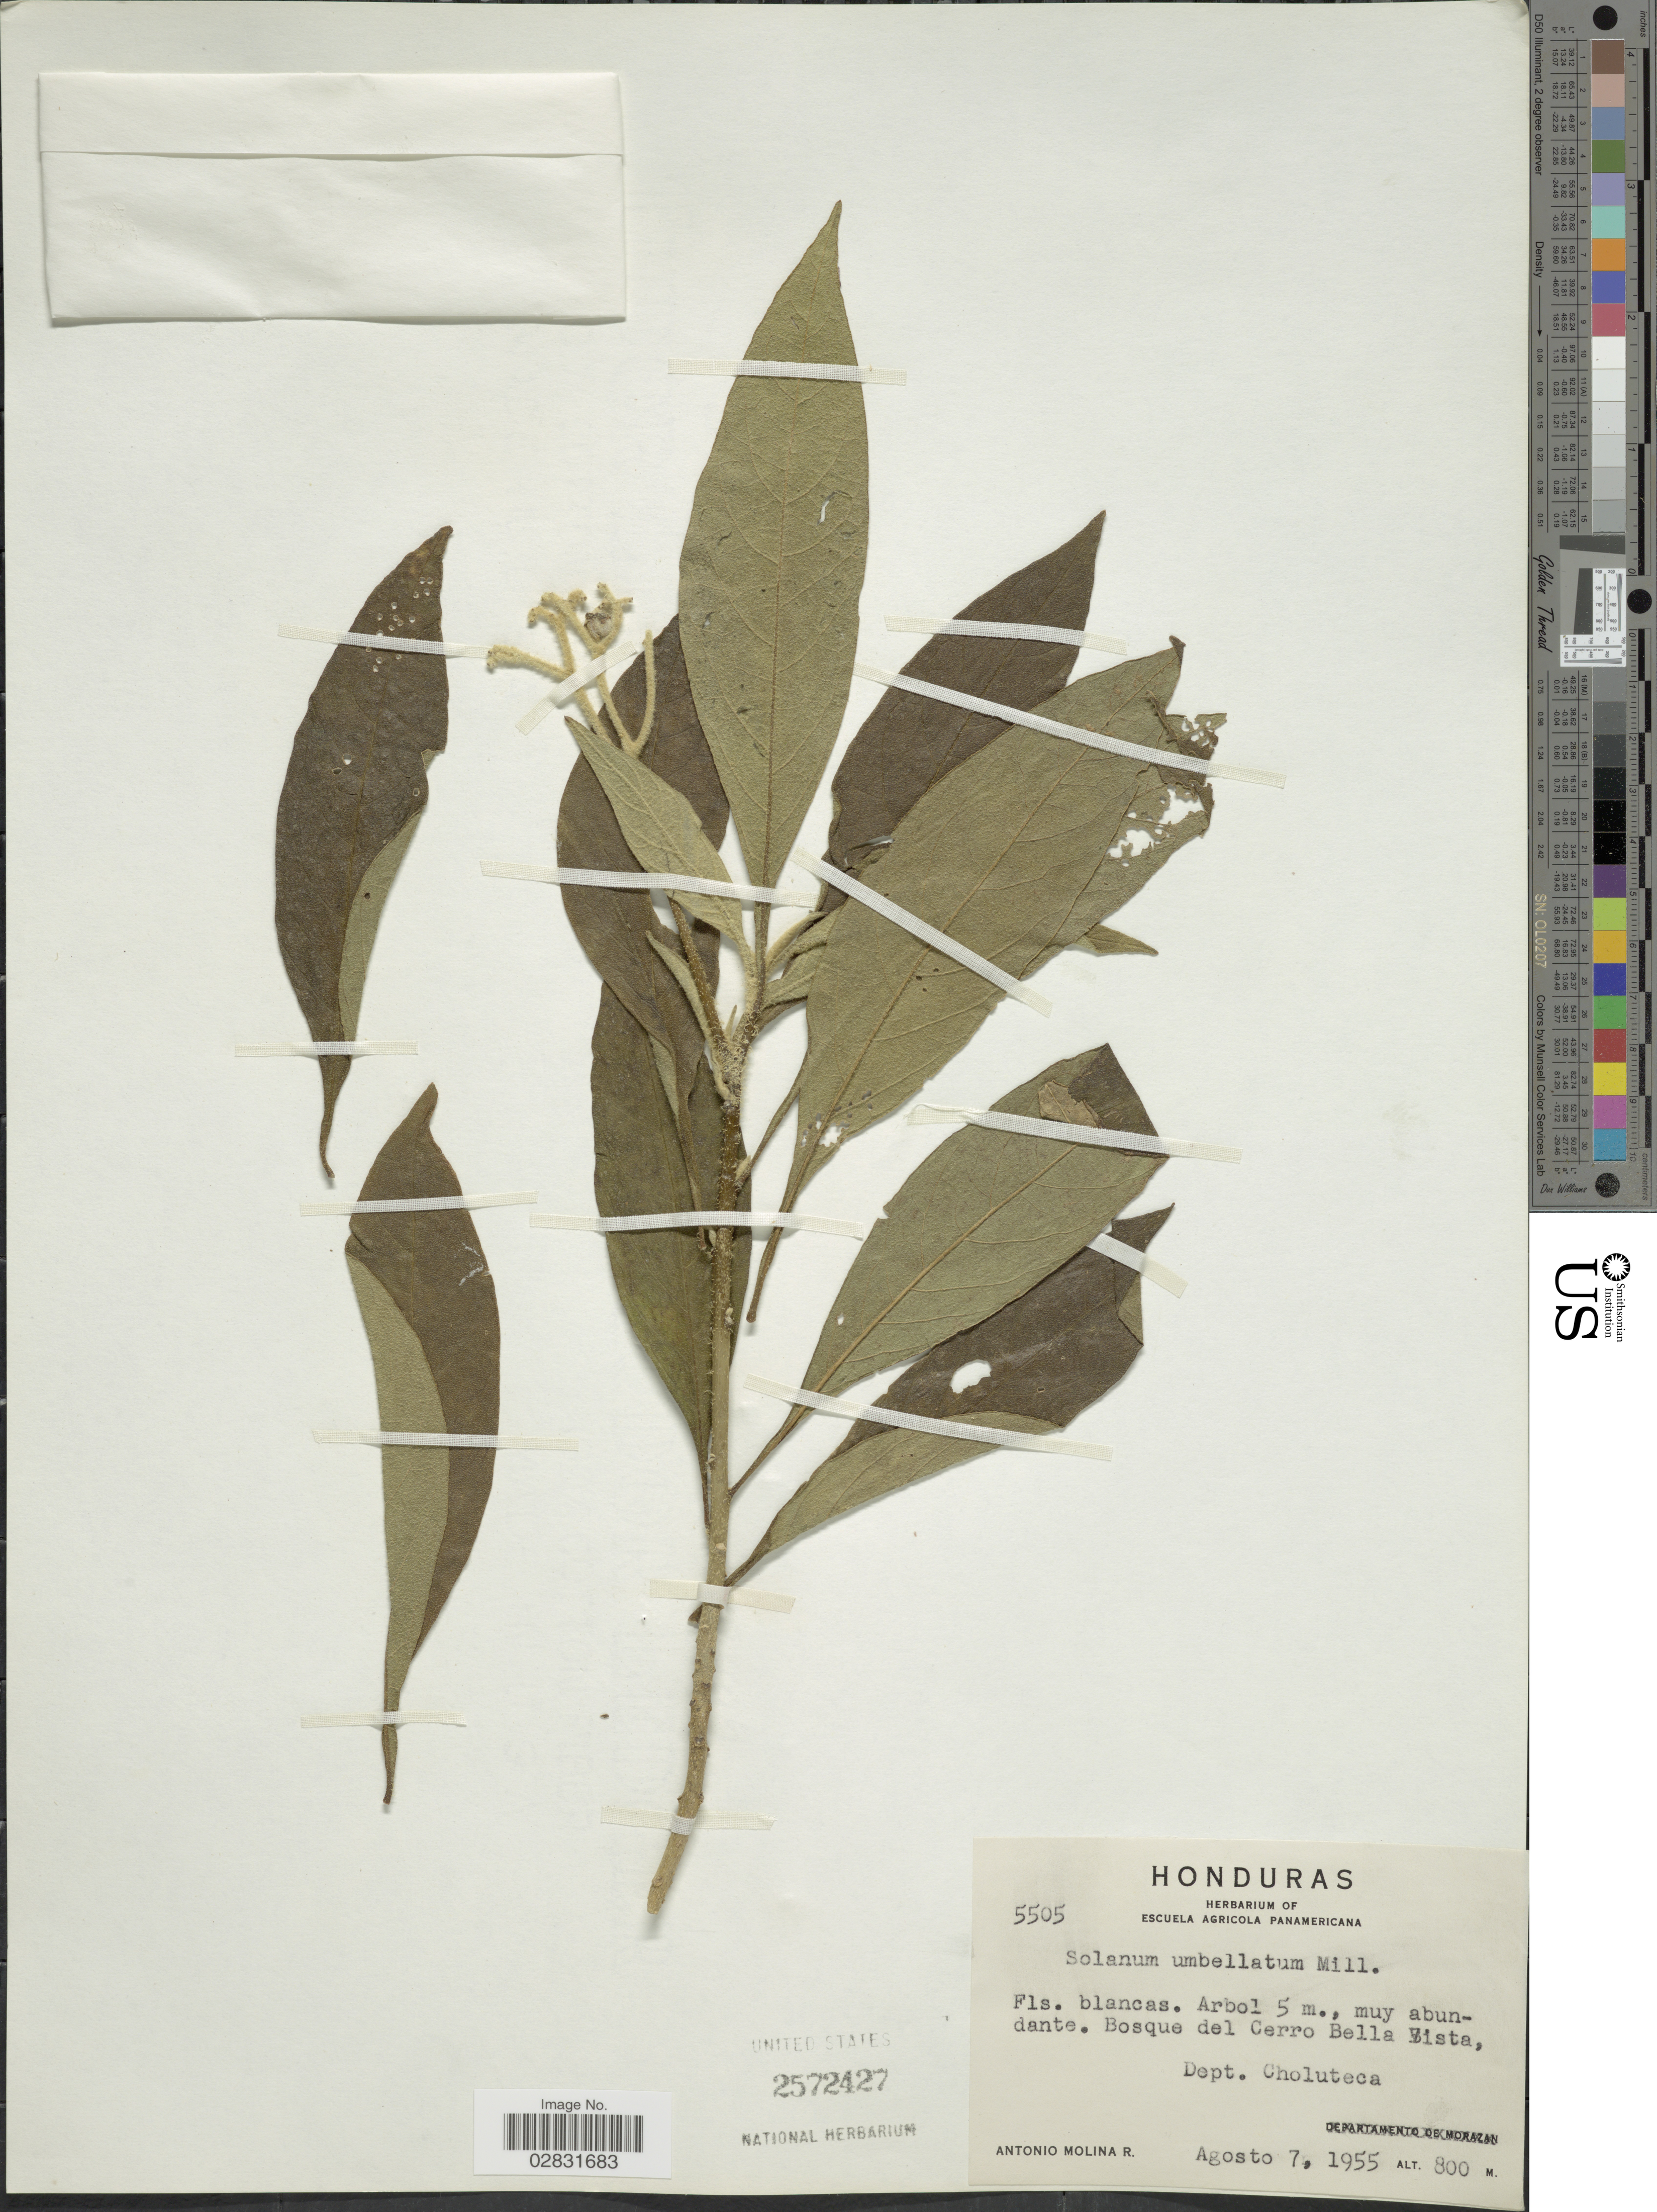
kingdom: Plantae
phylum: Tracheophyta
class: Magnoliopsida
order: Solanales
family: Solanaceae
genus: Solanum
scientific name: Solanum umbellatum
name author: Mill.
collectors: A. Molina R.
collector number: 5505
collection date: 1955-08-07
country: Honduras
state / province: Choluteca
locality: Bosque del Cerro Bella Vista, Dept. Choluteca.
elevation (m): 800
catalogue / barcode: US 2572427